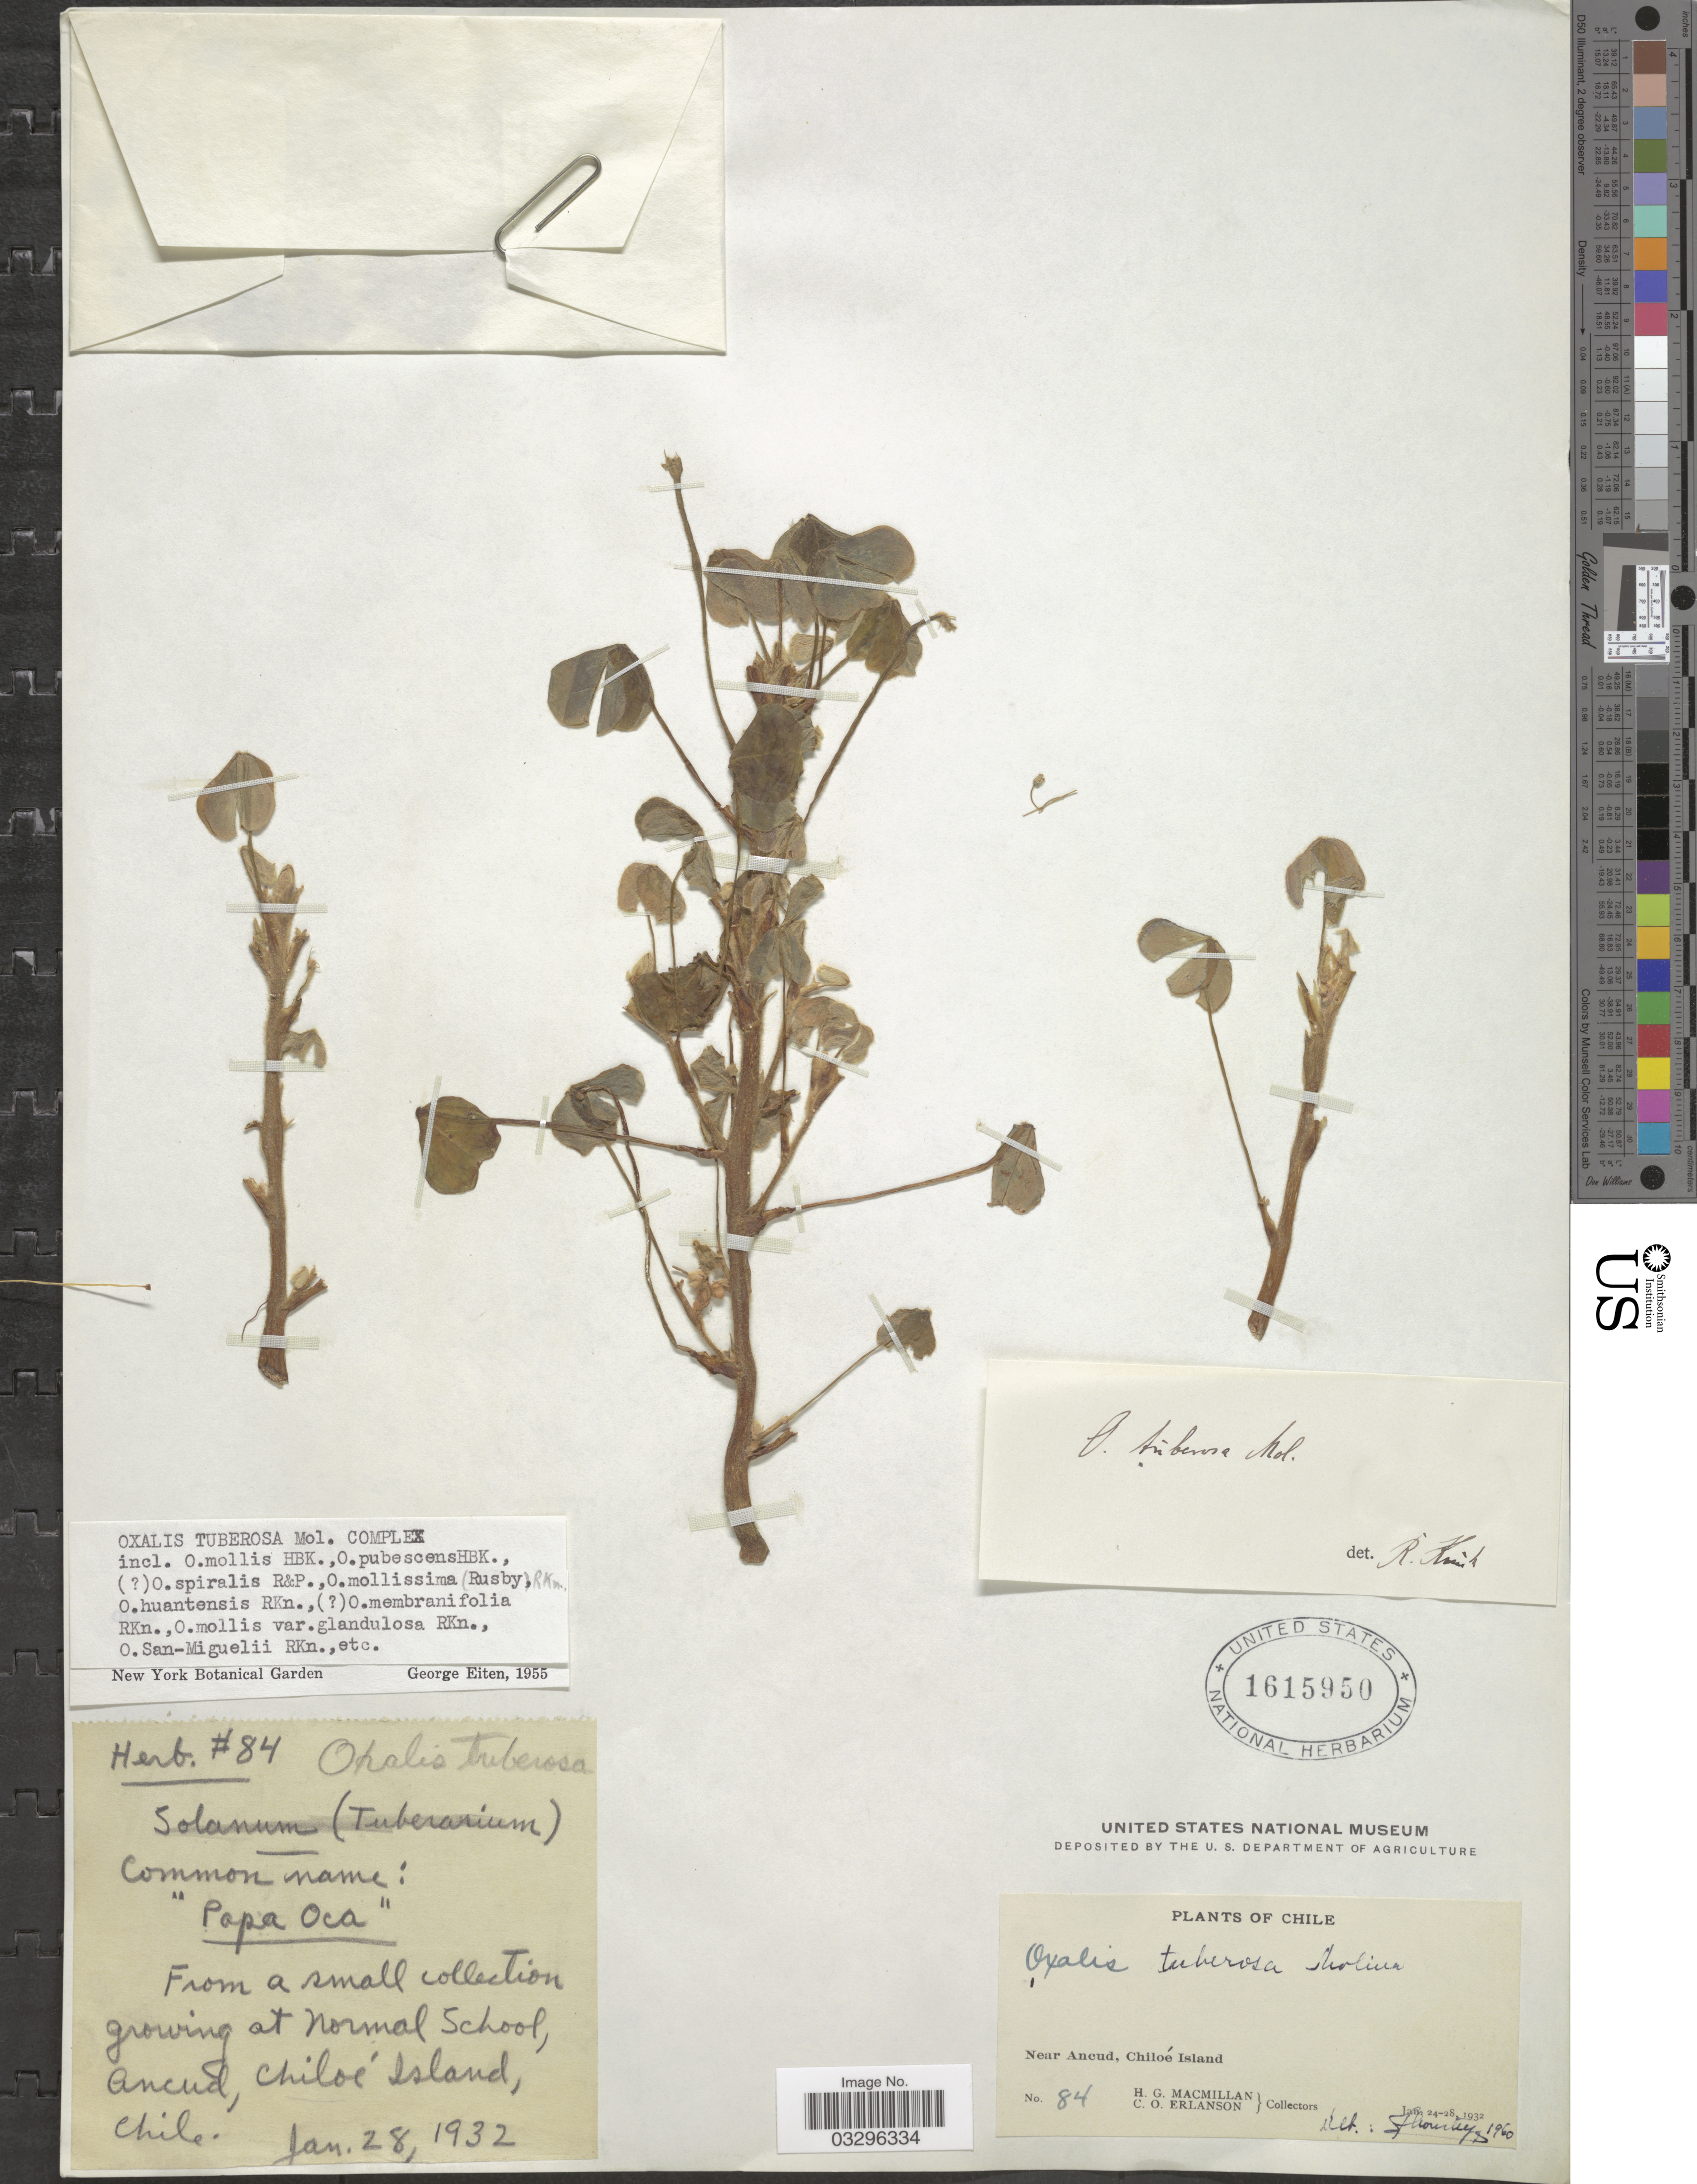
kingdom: Plantae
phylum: Tracheophyta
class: Magnoliopsida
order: Oxalidales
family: Oxalidaceae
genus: Oxalis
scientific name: Oxalis tuberosa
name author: Molina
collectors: H. MacMillan & C. O. Erlanson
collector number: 84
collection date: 1932-01-28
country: Chile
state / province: Arica y Parinacota (XV)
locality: Growing at Normal School. Near Ancud, Chiloé Island.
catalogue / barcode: US 1615950